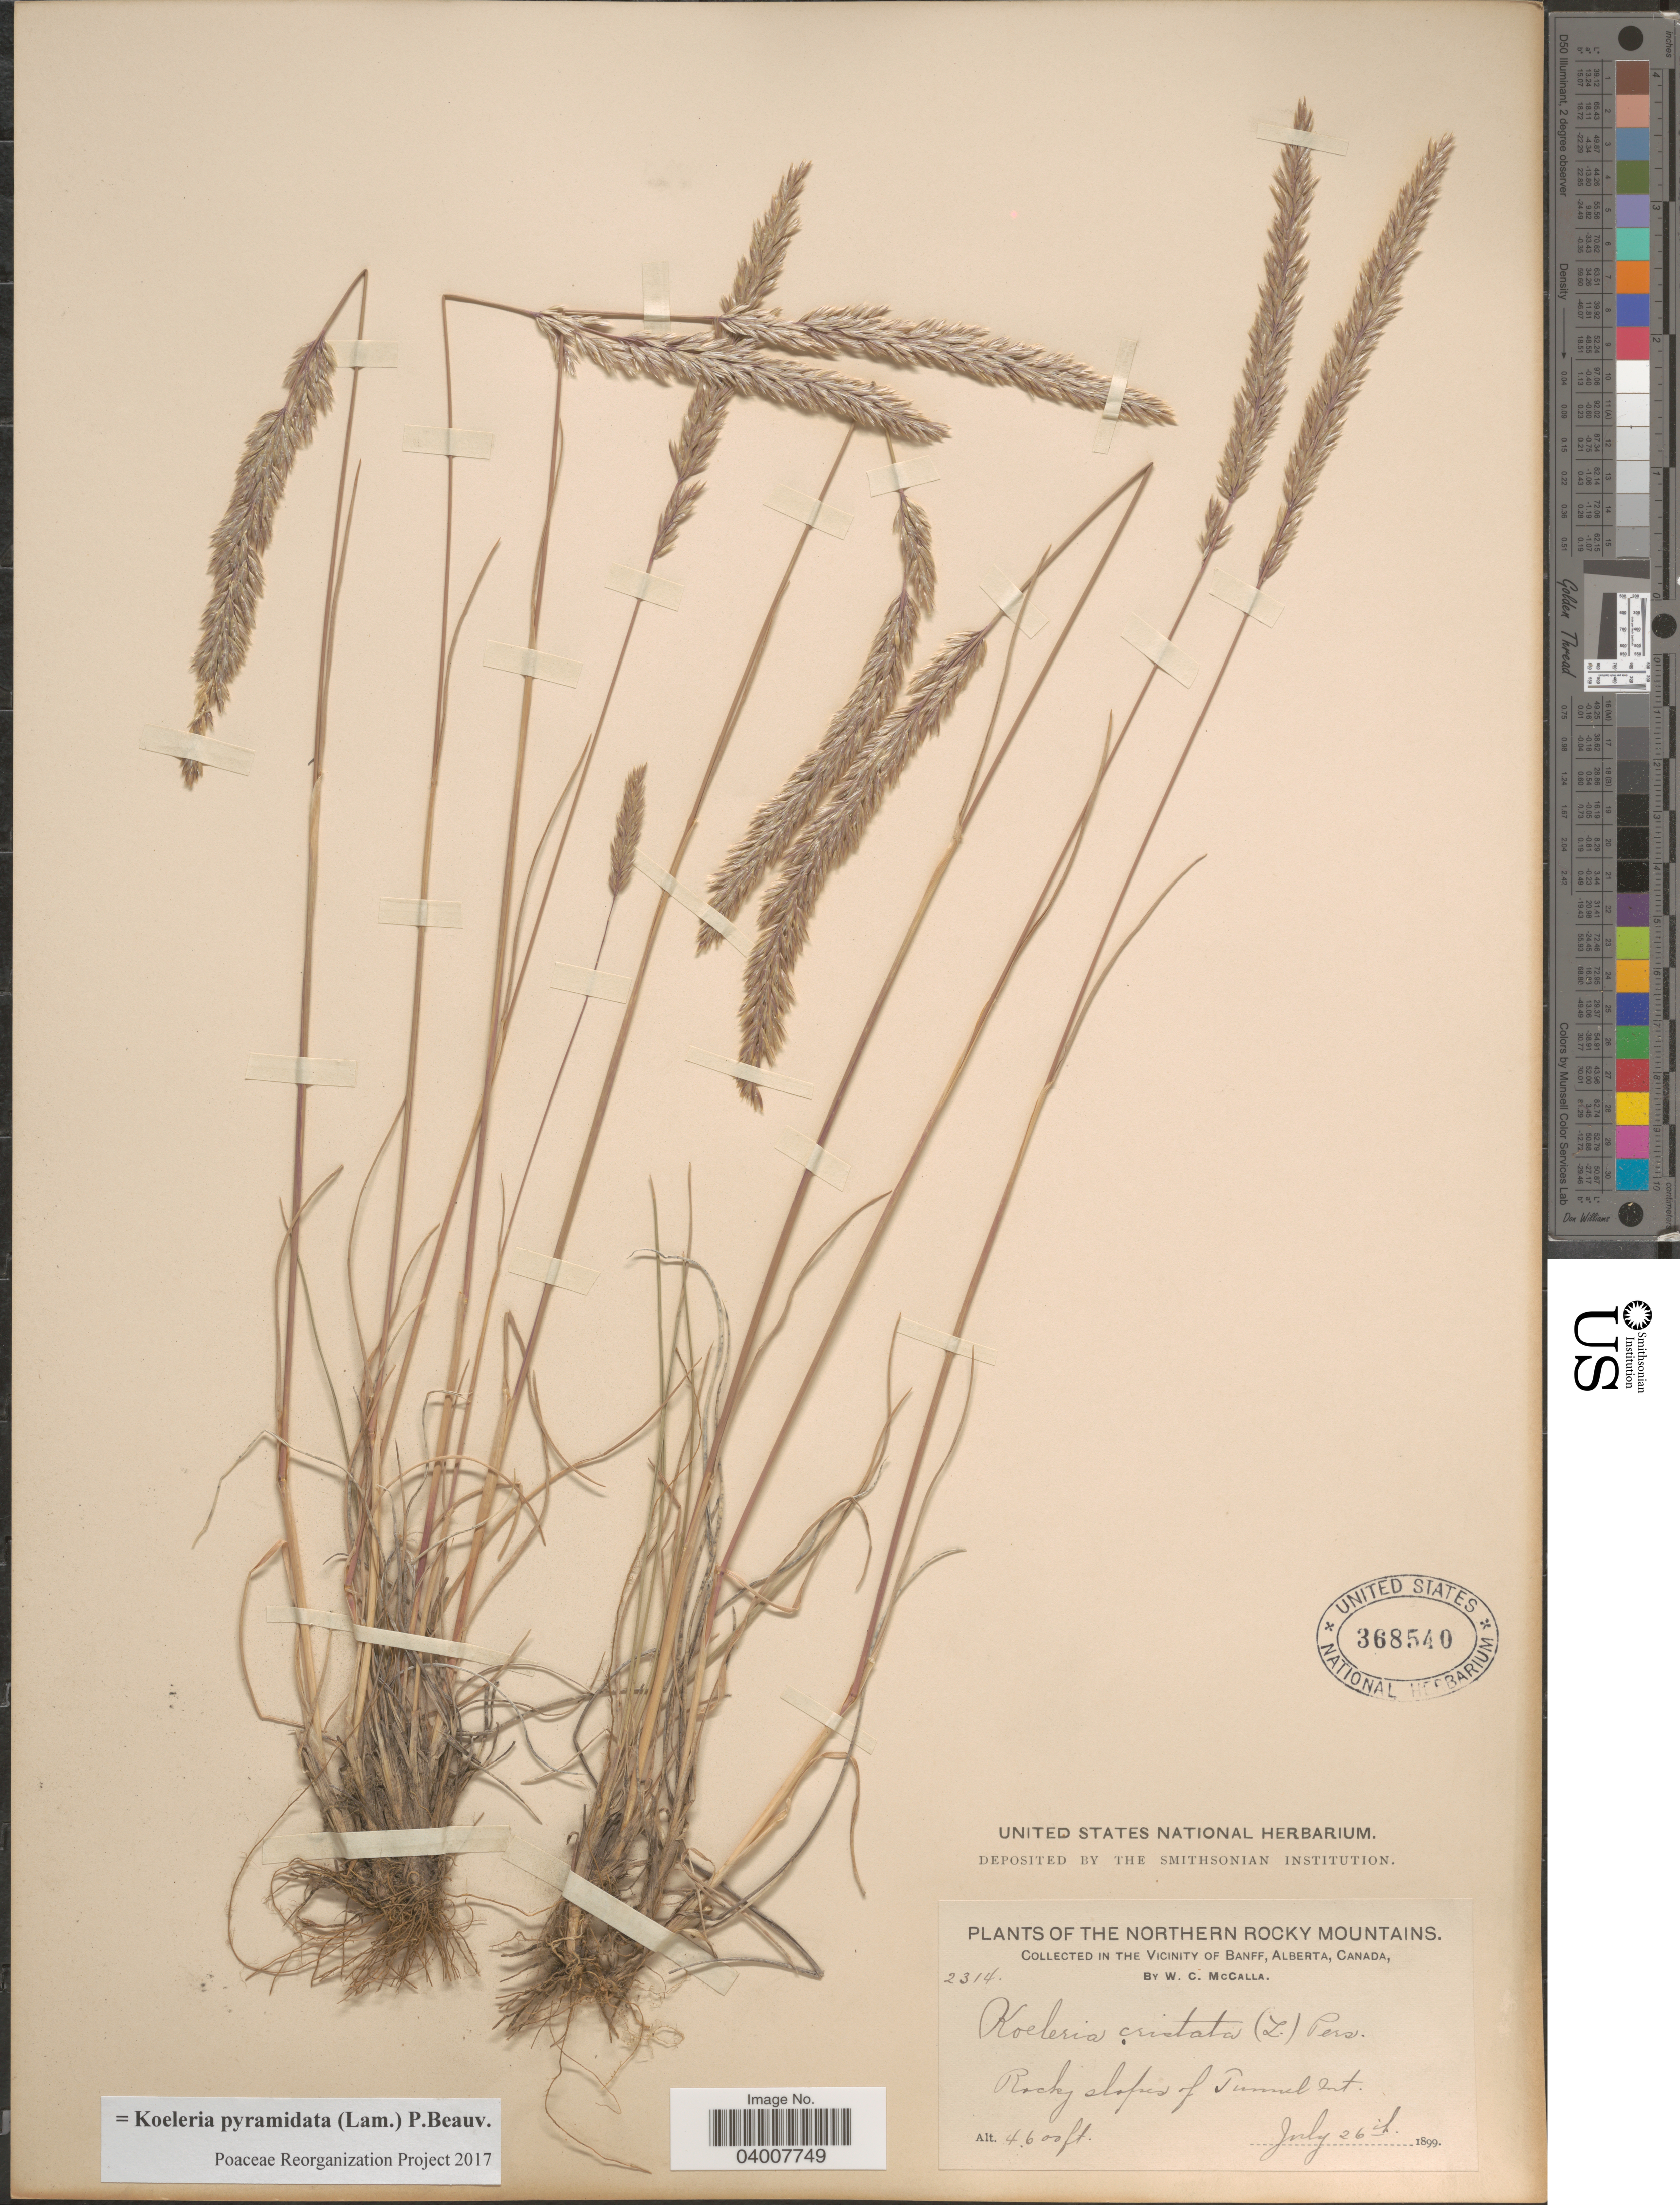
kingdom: Plantae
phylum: Tracheophyta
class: Liliopsida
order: Poales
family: Poaceae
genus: Koeleria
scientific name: Koeleria pyramidata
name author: (Lam.) P. Beauv.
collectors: W. McCalla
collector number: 2314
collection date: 1899-07-26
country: Canada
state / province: Alberta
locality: Northern Rocky Mountains. In the vicinity of Banff. Rocky slopes of Tunnel Mt.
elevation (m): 1402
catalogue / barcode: US 368540